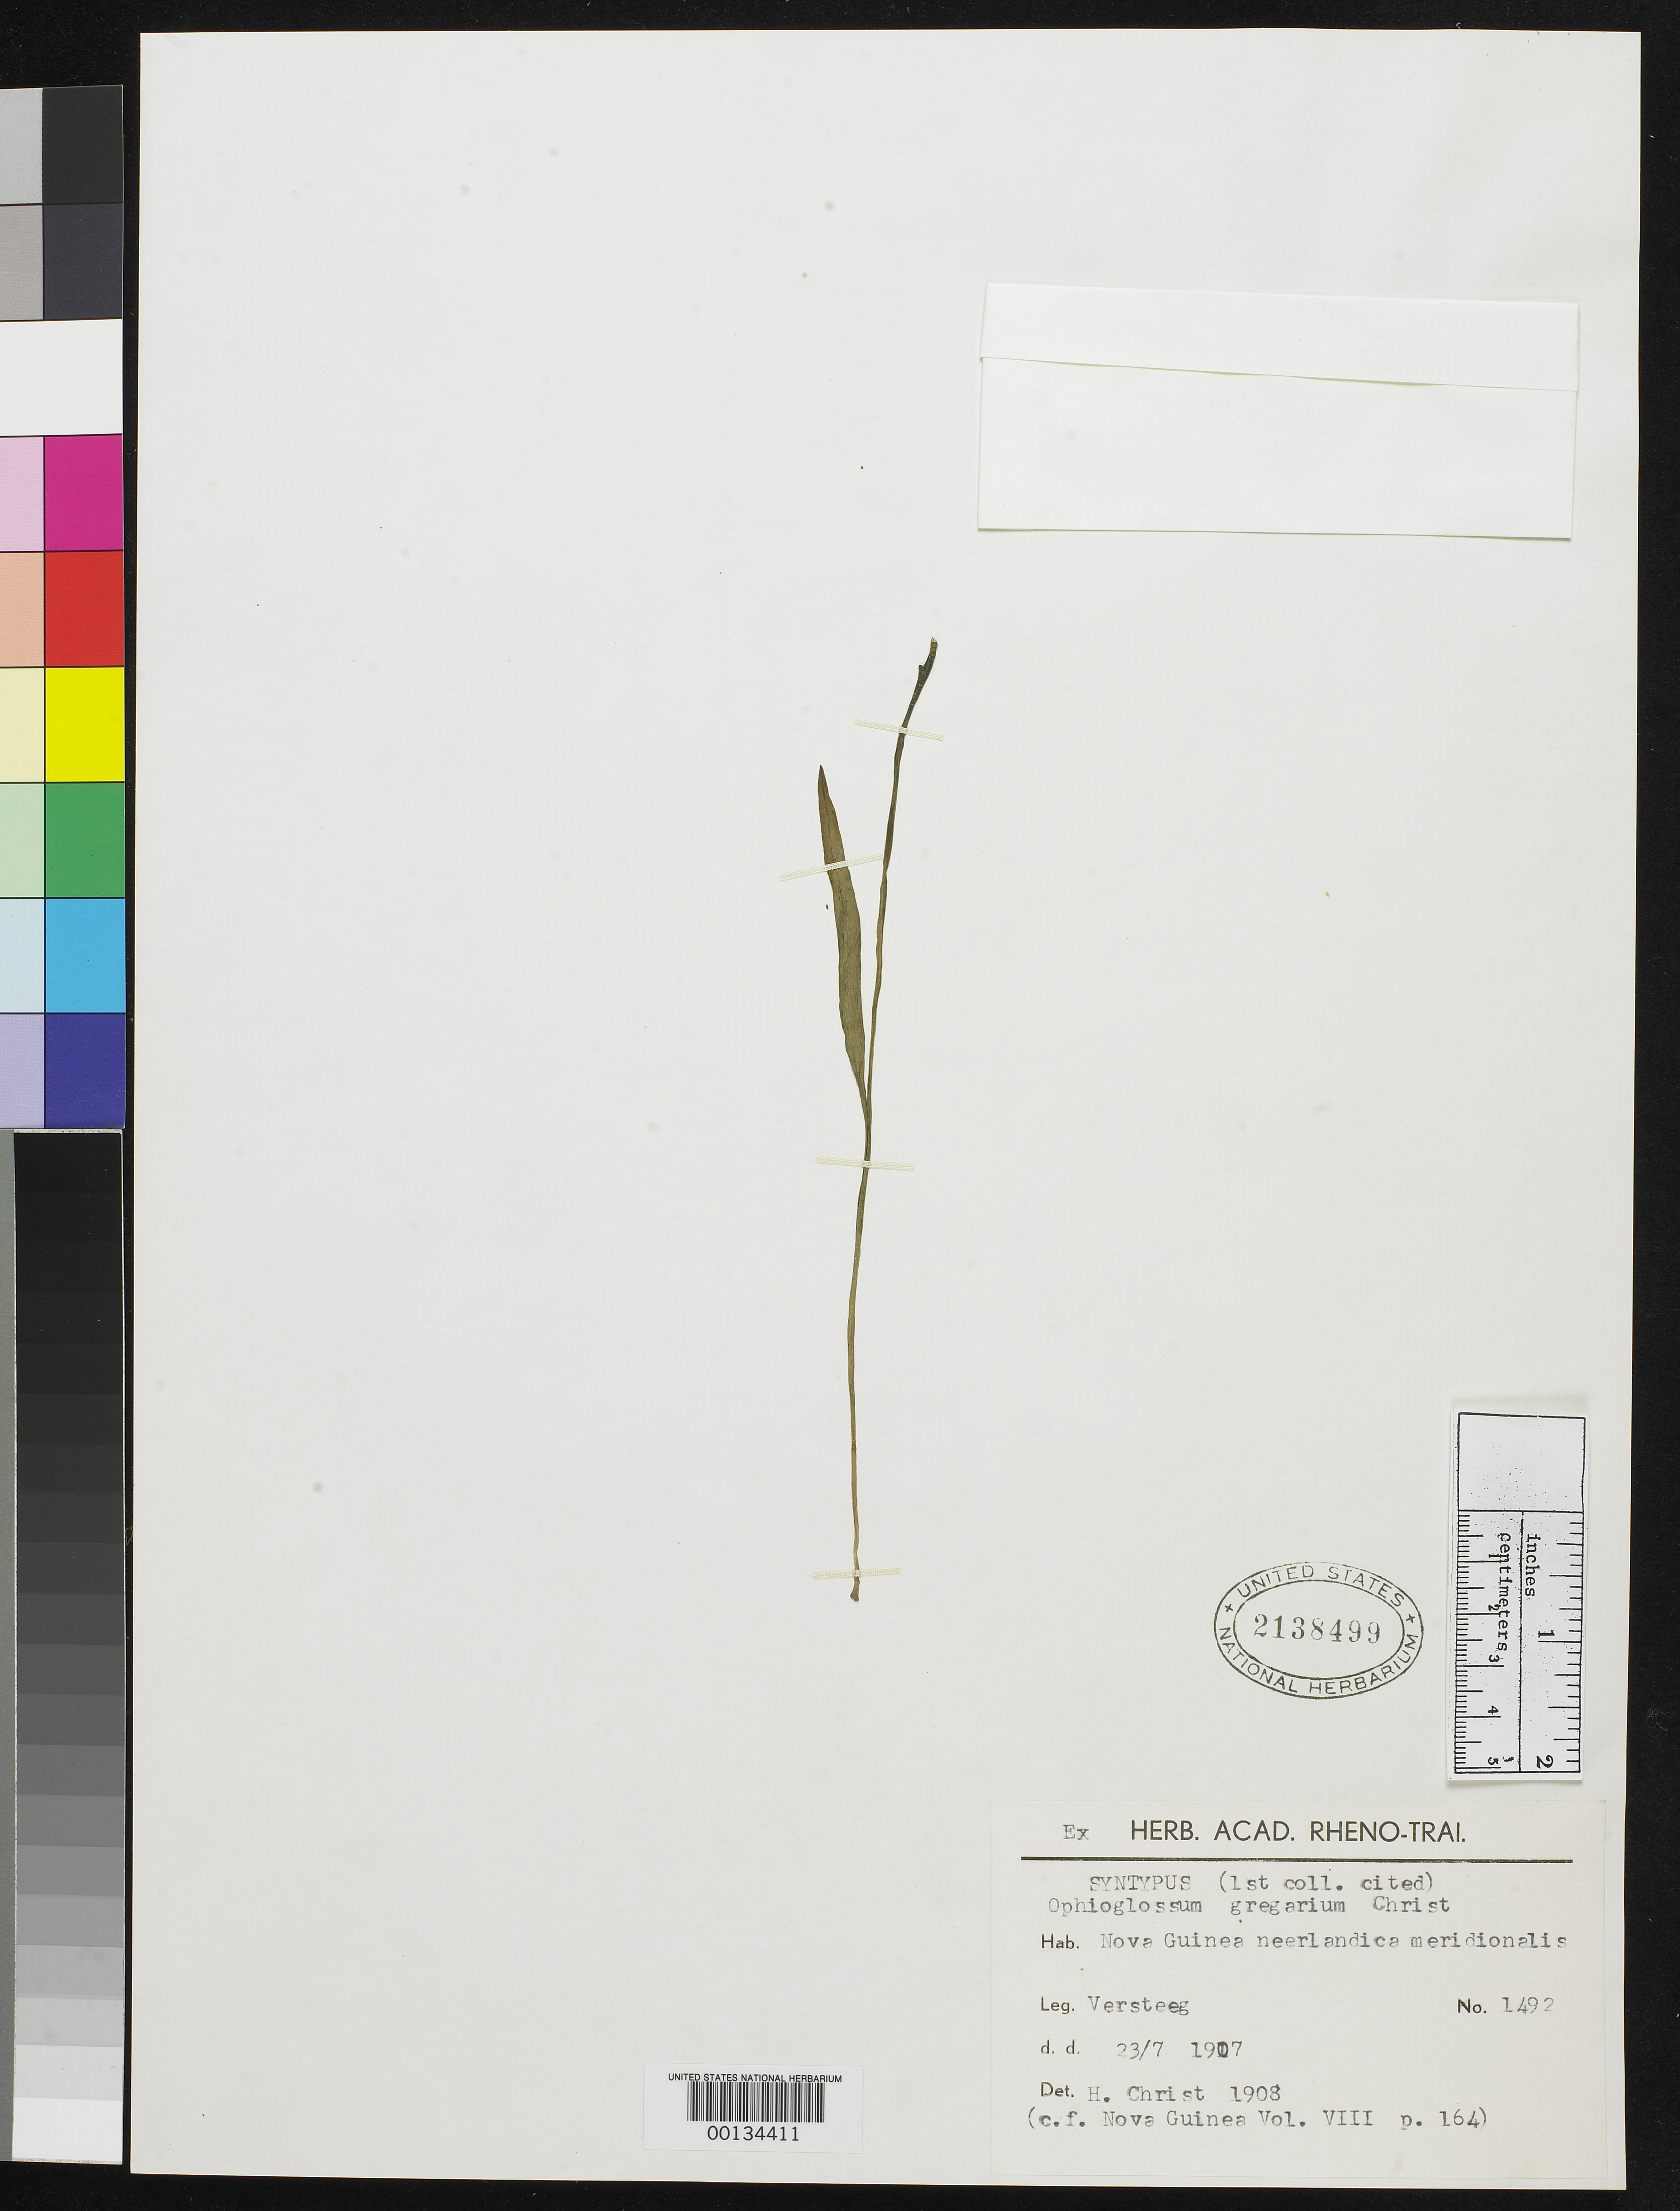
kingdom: Plantae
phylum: Tracheophyta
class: Polypodiopsida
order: Ophioglossales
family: Ophioglossaceae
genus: Ophioglossum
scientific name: Ophioglossum gregarium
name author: Christ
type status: Syntype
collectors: G. Versteeg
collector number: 1492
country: Papua New Guinea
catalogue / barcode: US 2138499